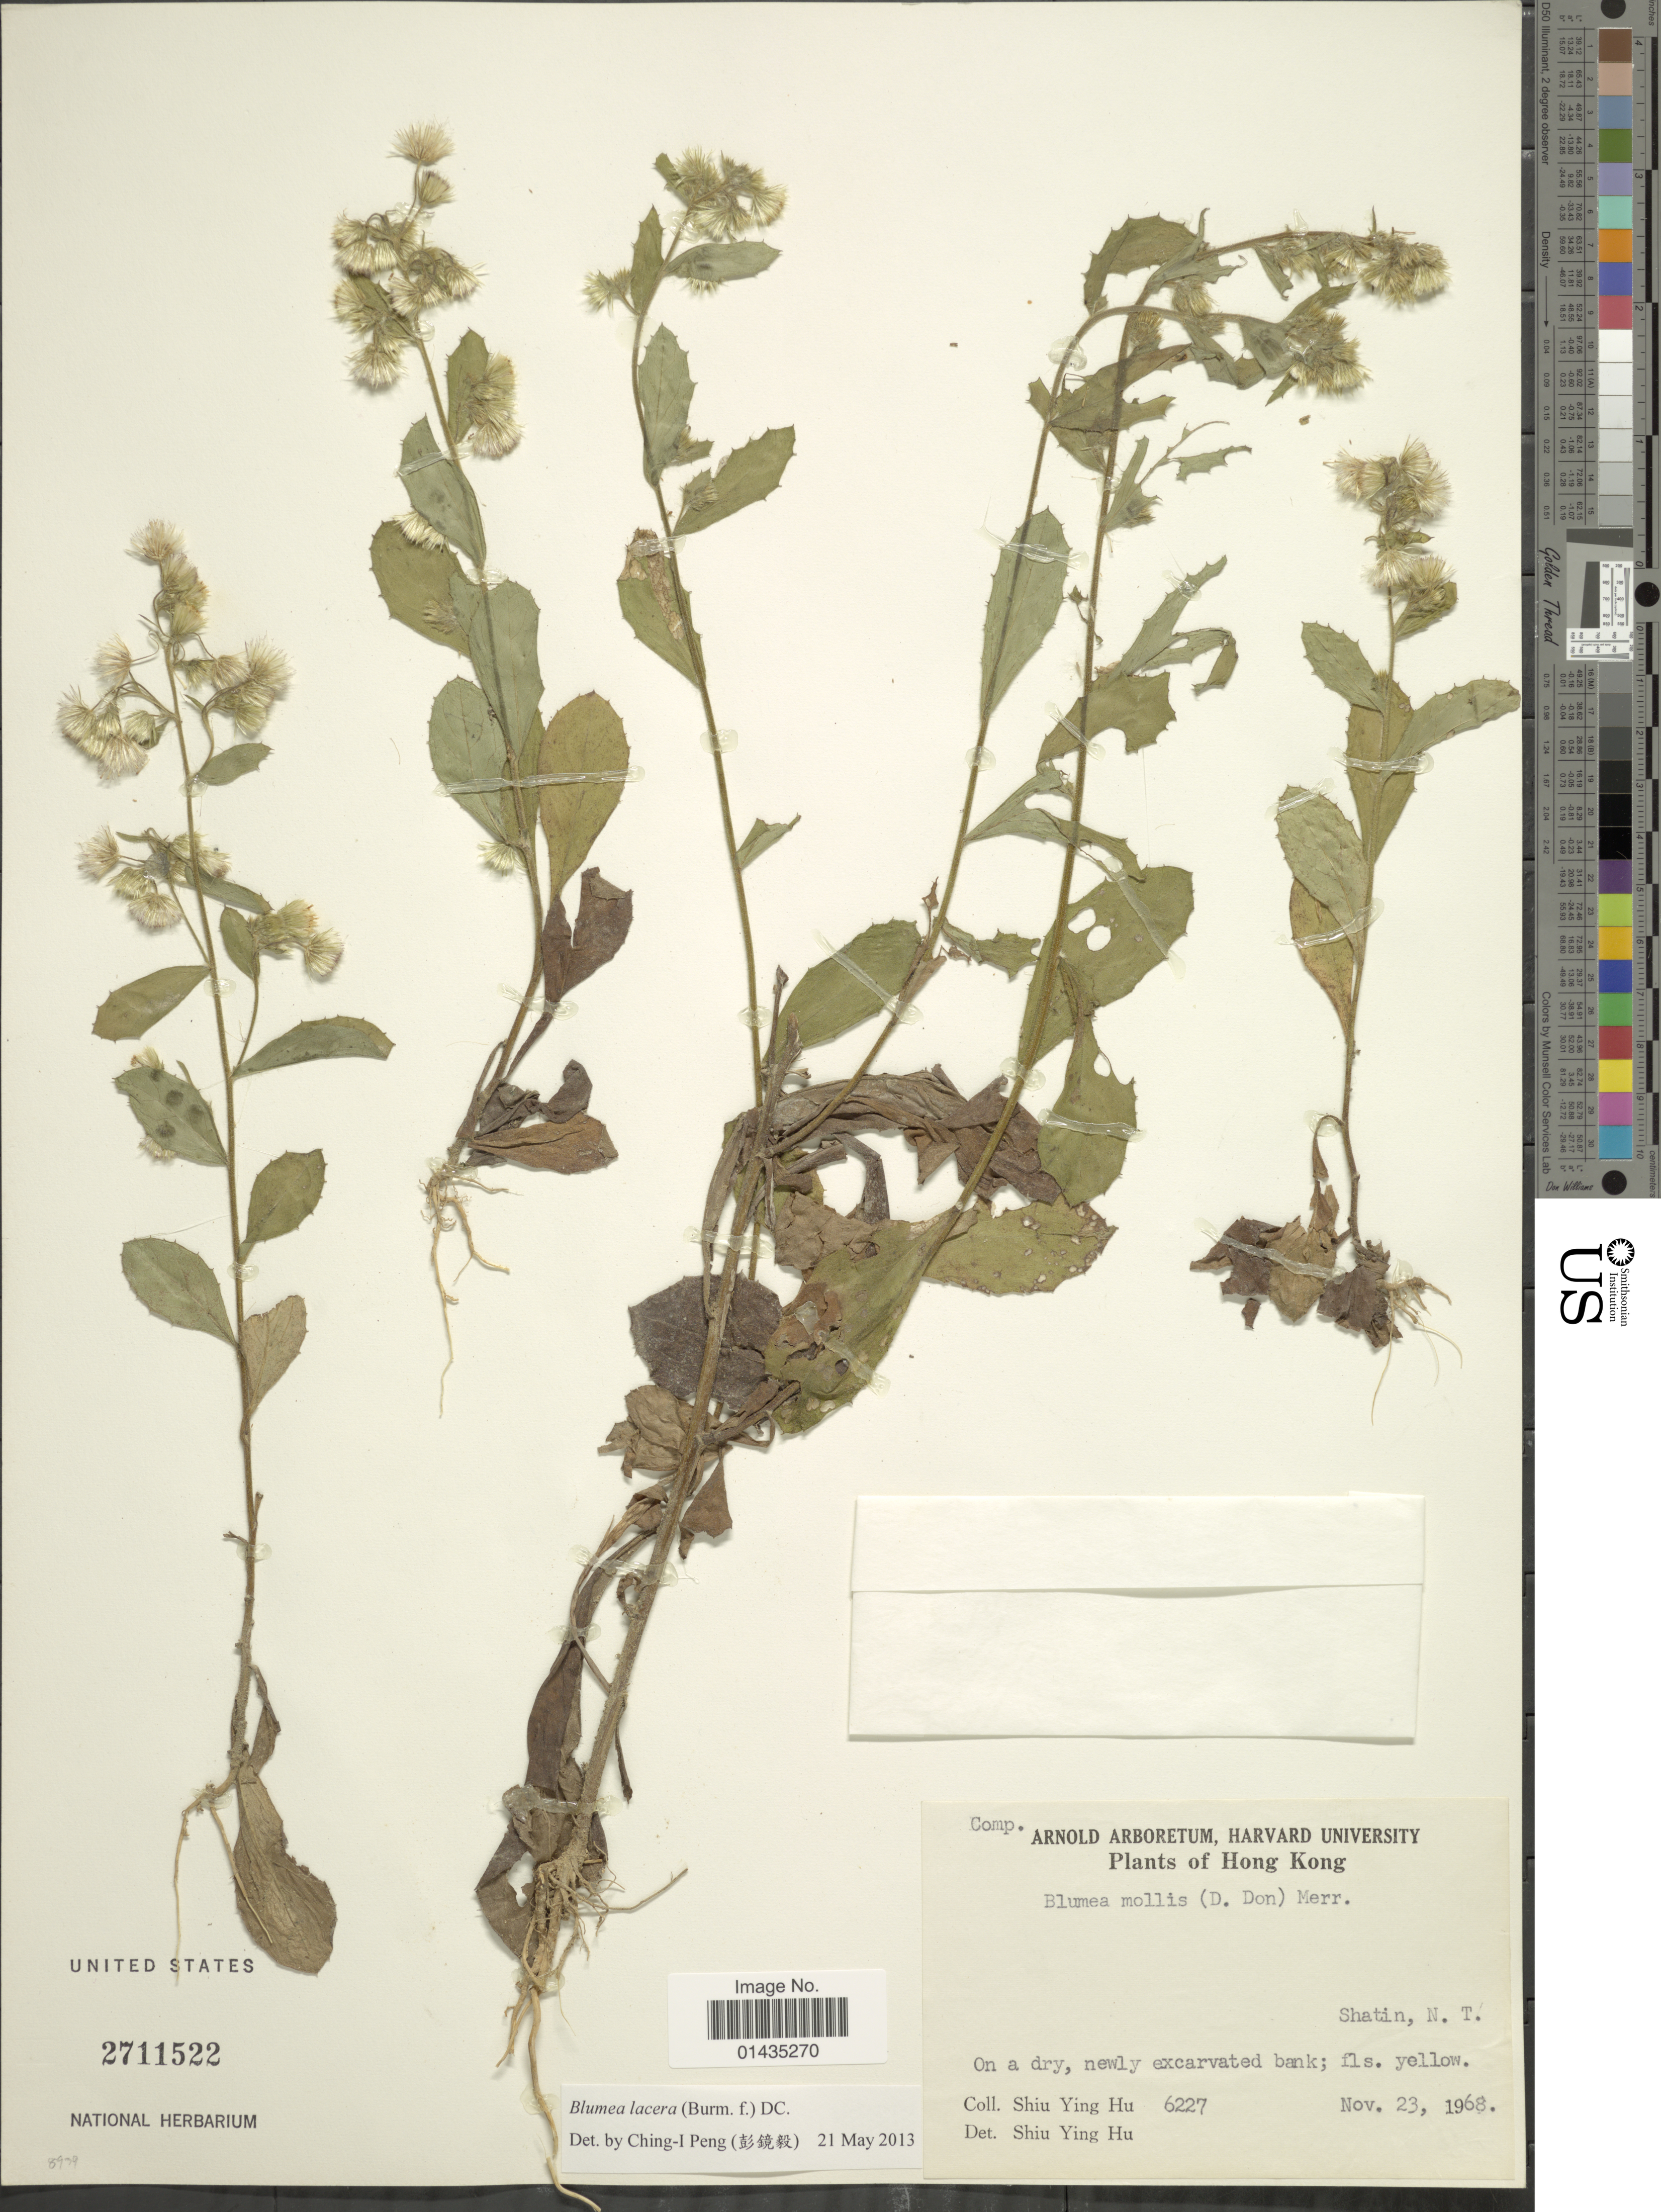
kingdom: Plantae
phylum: Tracheophyta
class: Magnoliopsida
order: Asterales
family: Asteraceae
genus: Blumea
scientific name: Blumea lacera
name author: (Roxb.) DC.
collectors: S. Y. Hu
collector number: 6227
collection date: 1968-11-23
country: China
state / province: Hong Kong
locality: Shatin, N. T.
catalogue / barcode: US 2711522